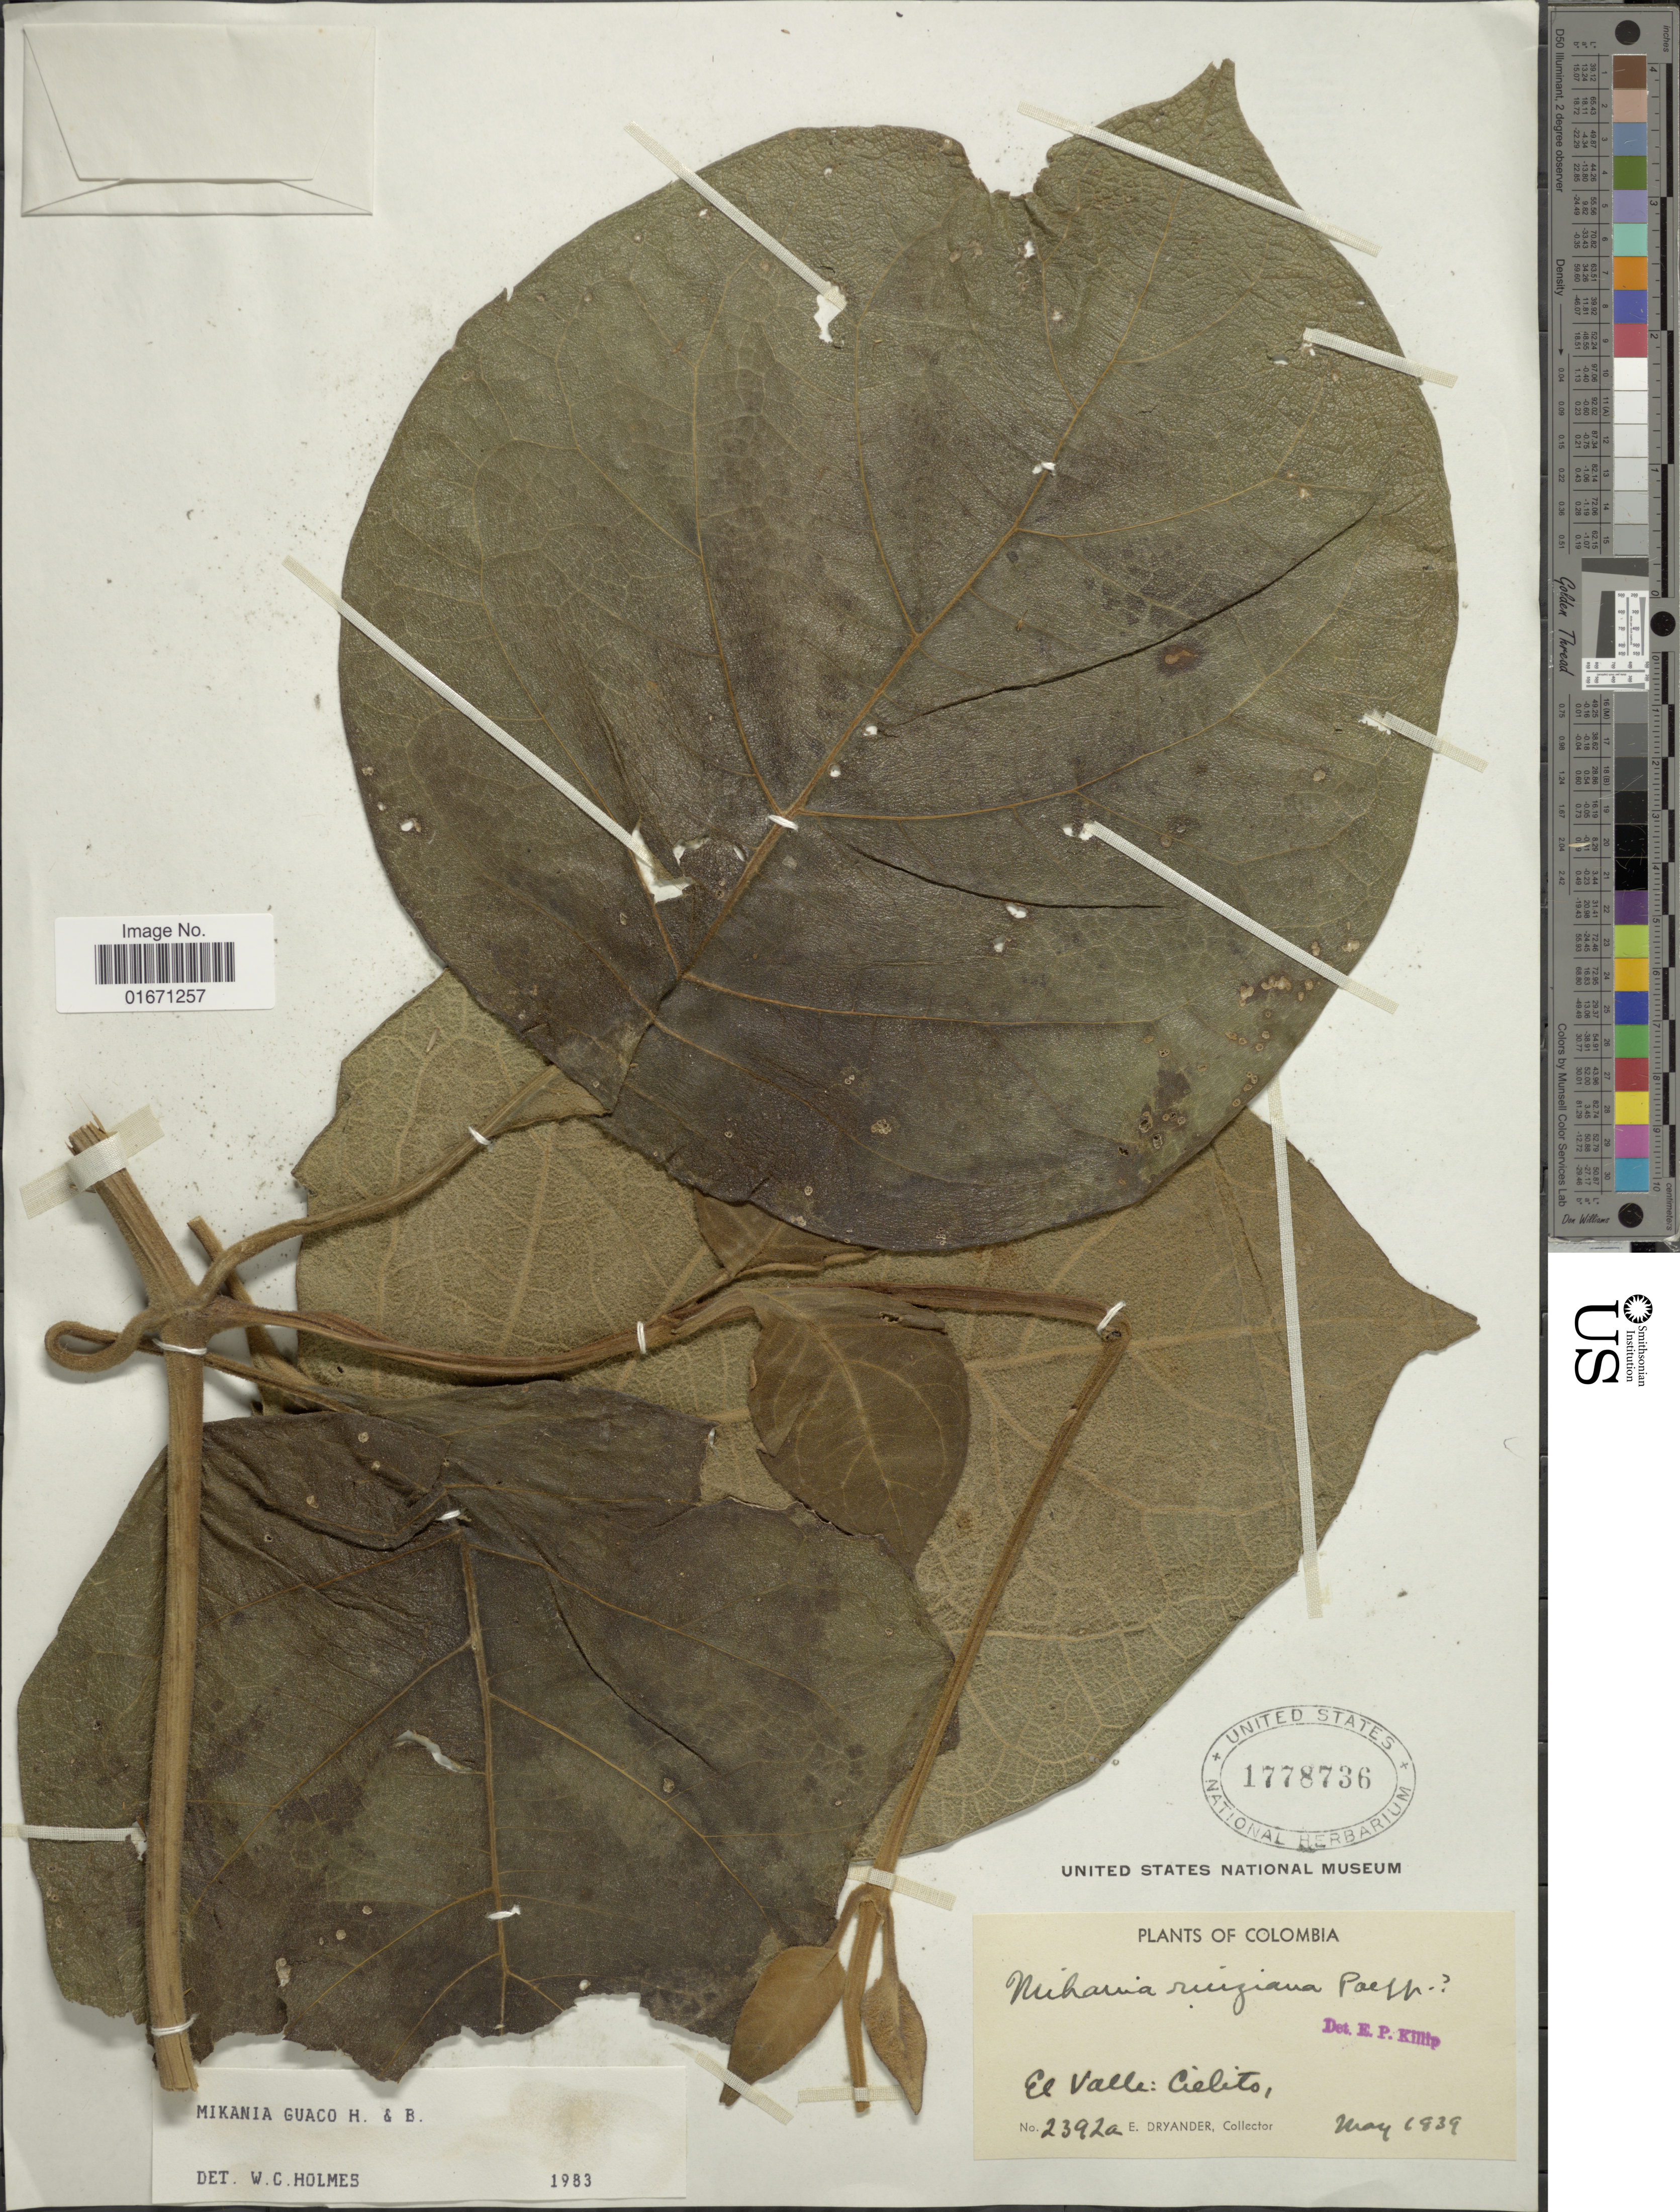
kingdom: Plantae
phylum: Tracheophyta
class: Magnoliopsida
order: Asterales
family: Asteraceae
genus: Mikania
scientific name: Mikania guaco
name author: Humb. & Bonpl.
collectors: E. Dryander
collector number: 2392a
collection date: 1939-05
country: Colombia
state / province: Valle del Cauca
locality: El Valle, Cielito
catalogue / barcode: US 1778736